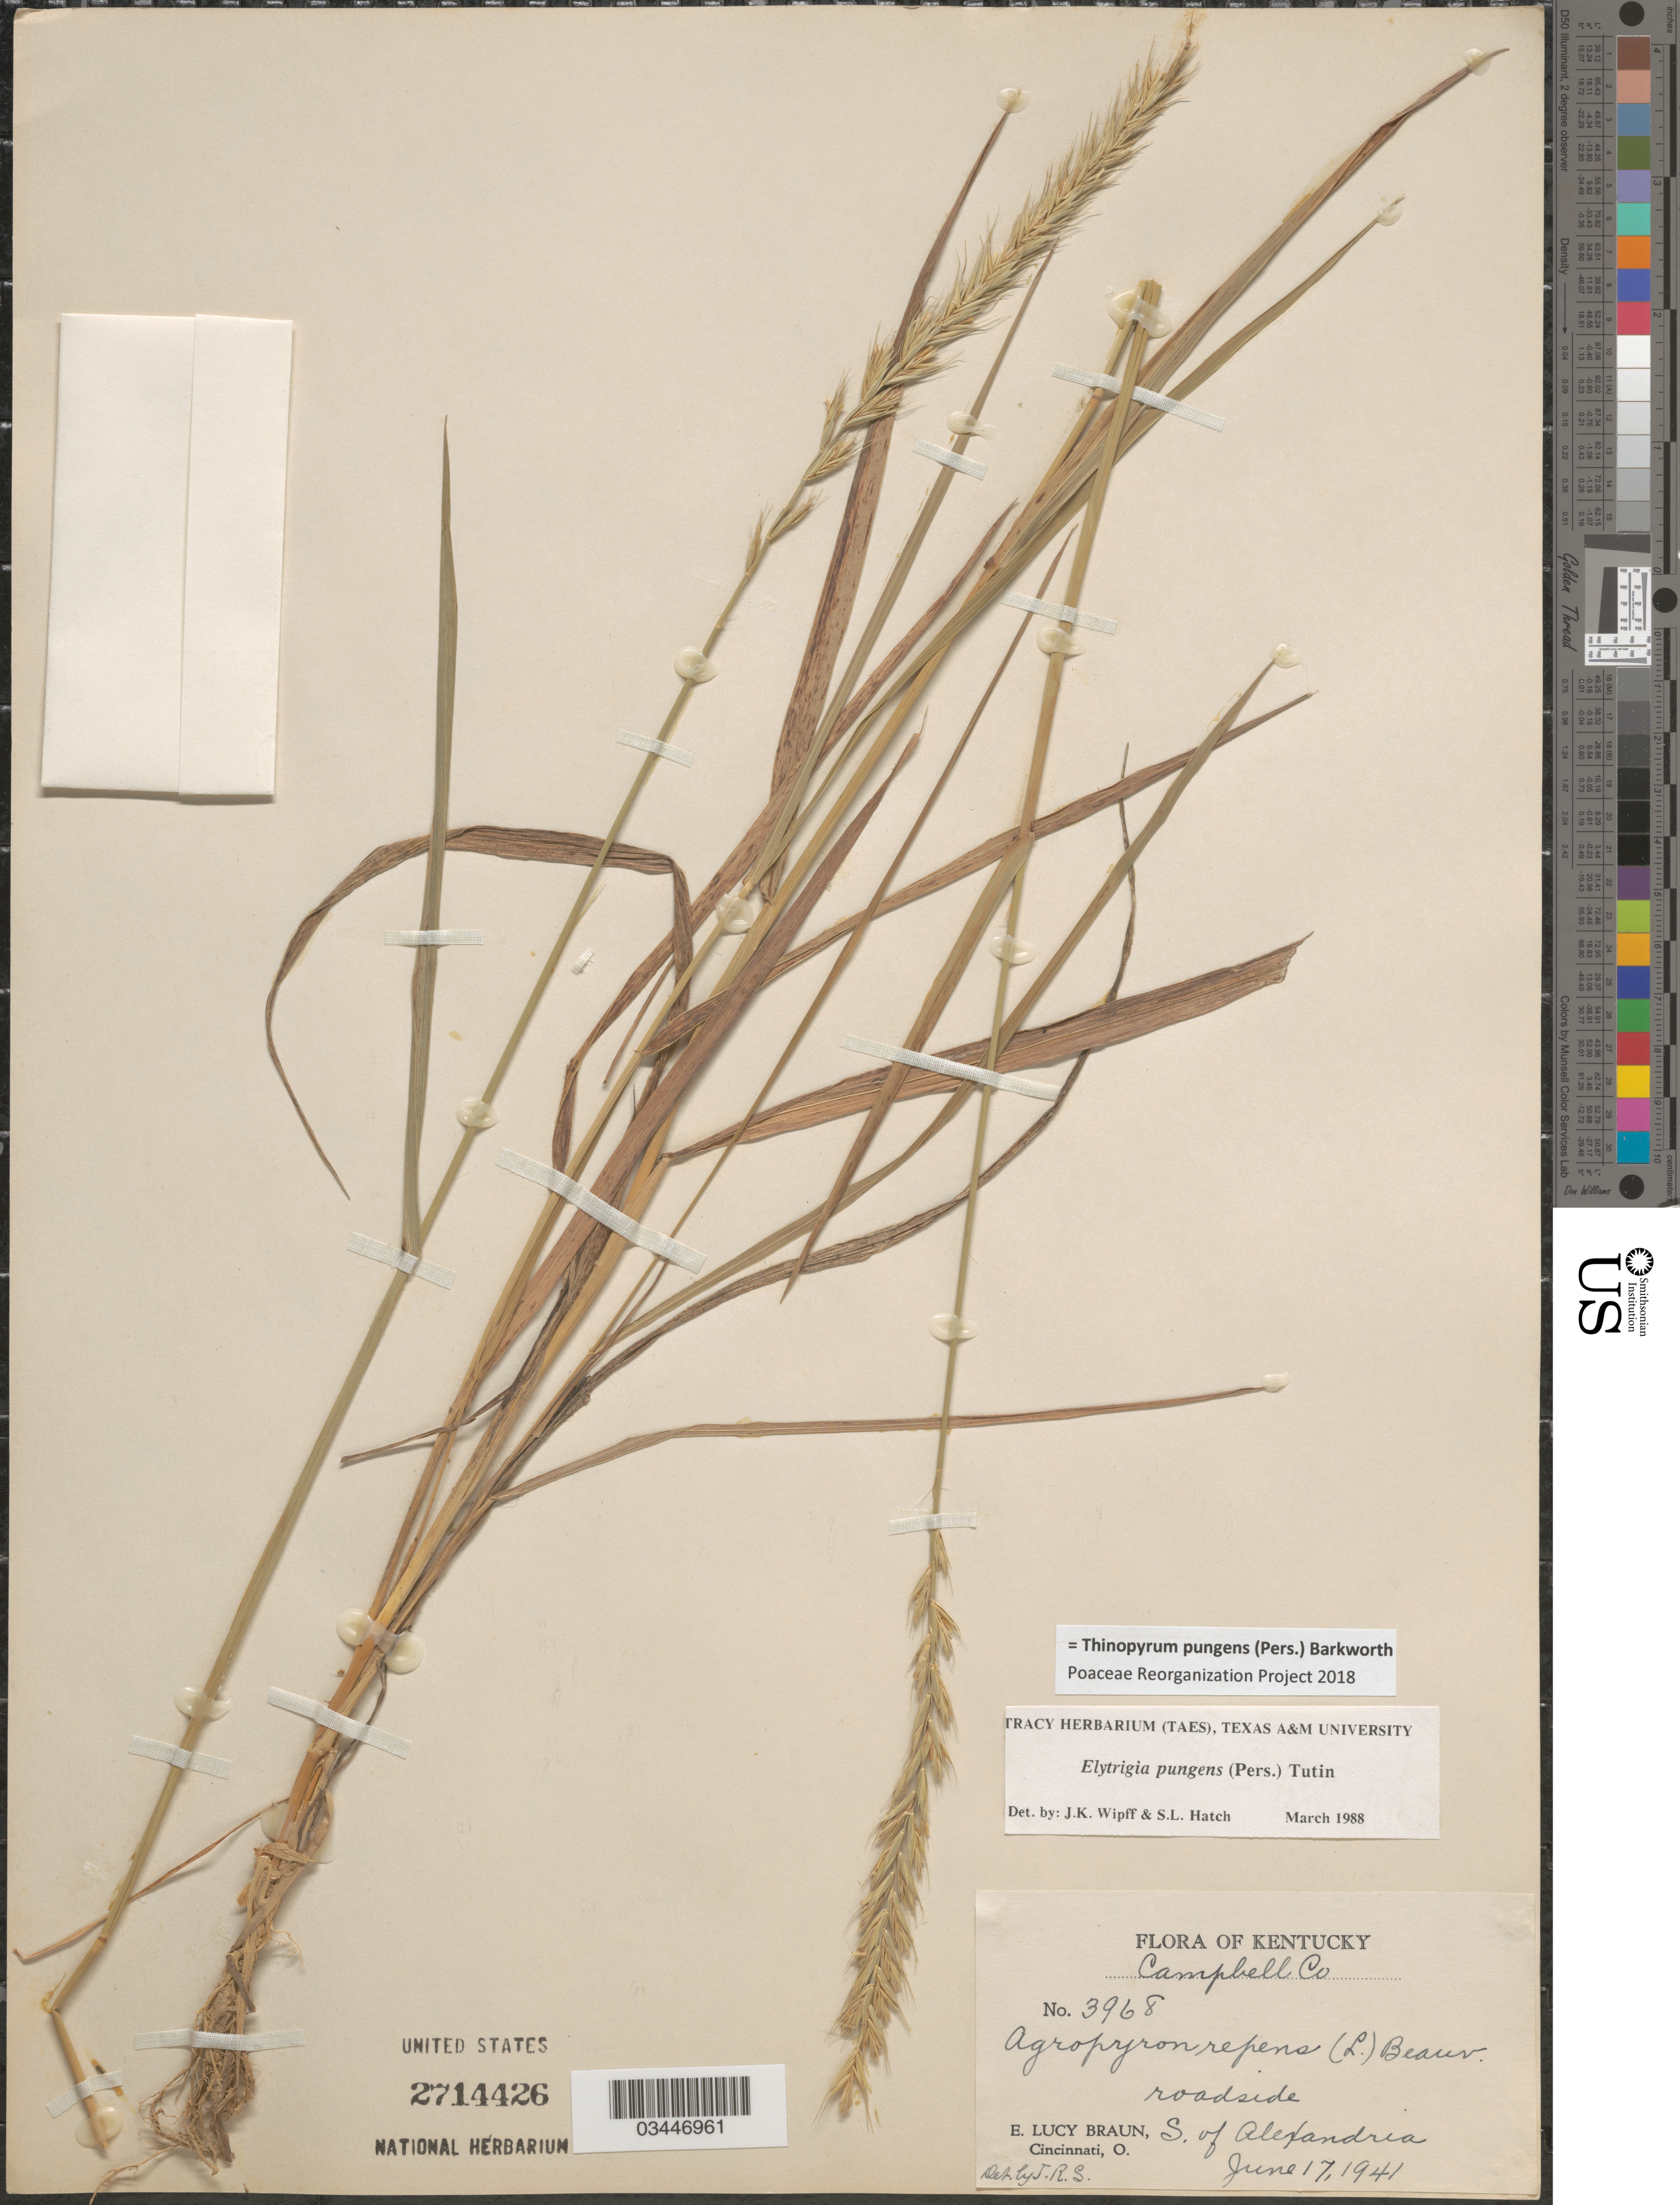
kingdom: Plantae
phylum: Tracheophyta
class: Liliopsida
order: Poales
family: Poaceae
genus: Thinopyrum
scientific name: Thinopyrum pungens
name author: (Pers.) Barkworth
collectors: E. L. Braun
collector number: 3968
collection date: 1941-06-17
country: United States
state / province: Kentucky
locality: Campbell Co. Roadside. S. of Alexandria.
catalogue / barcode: US 2714426